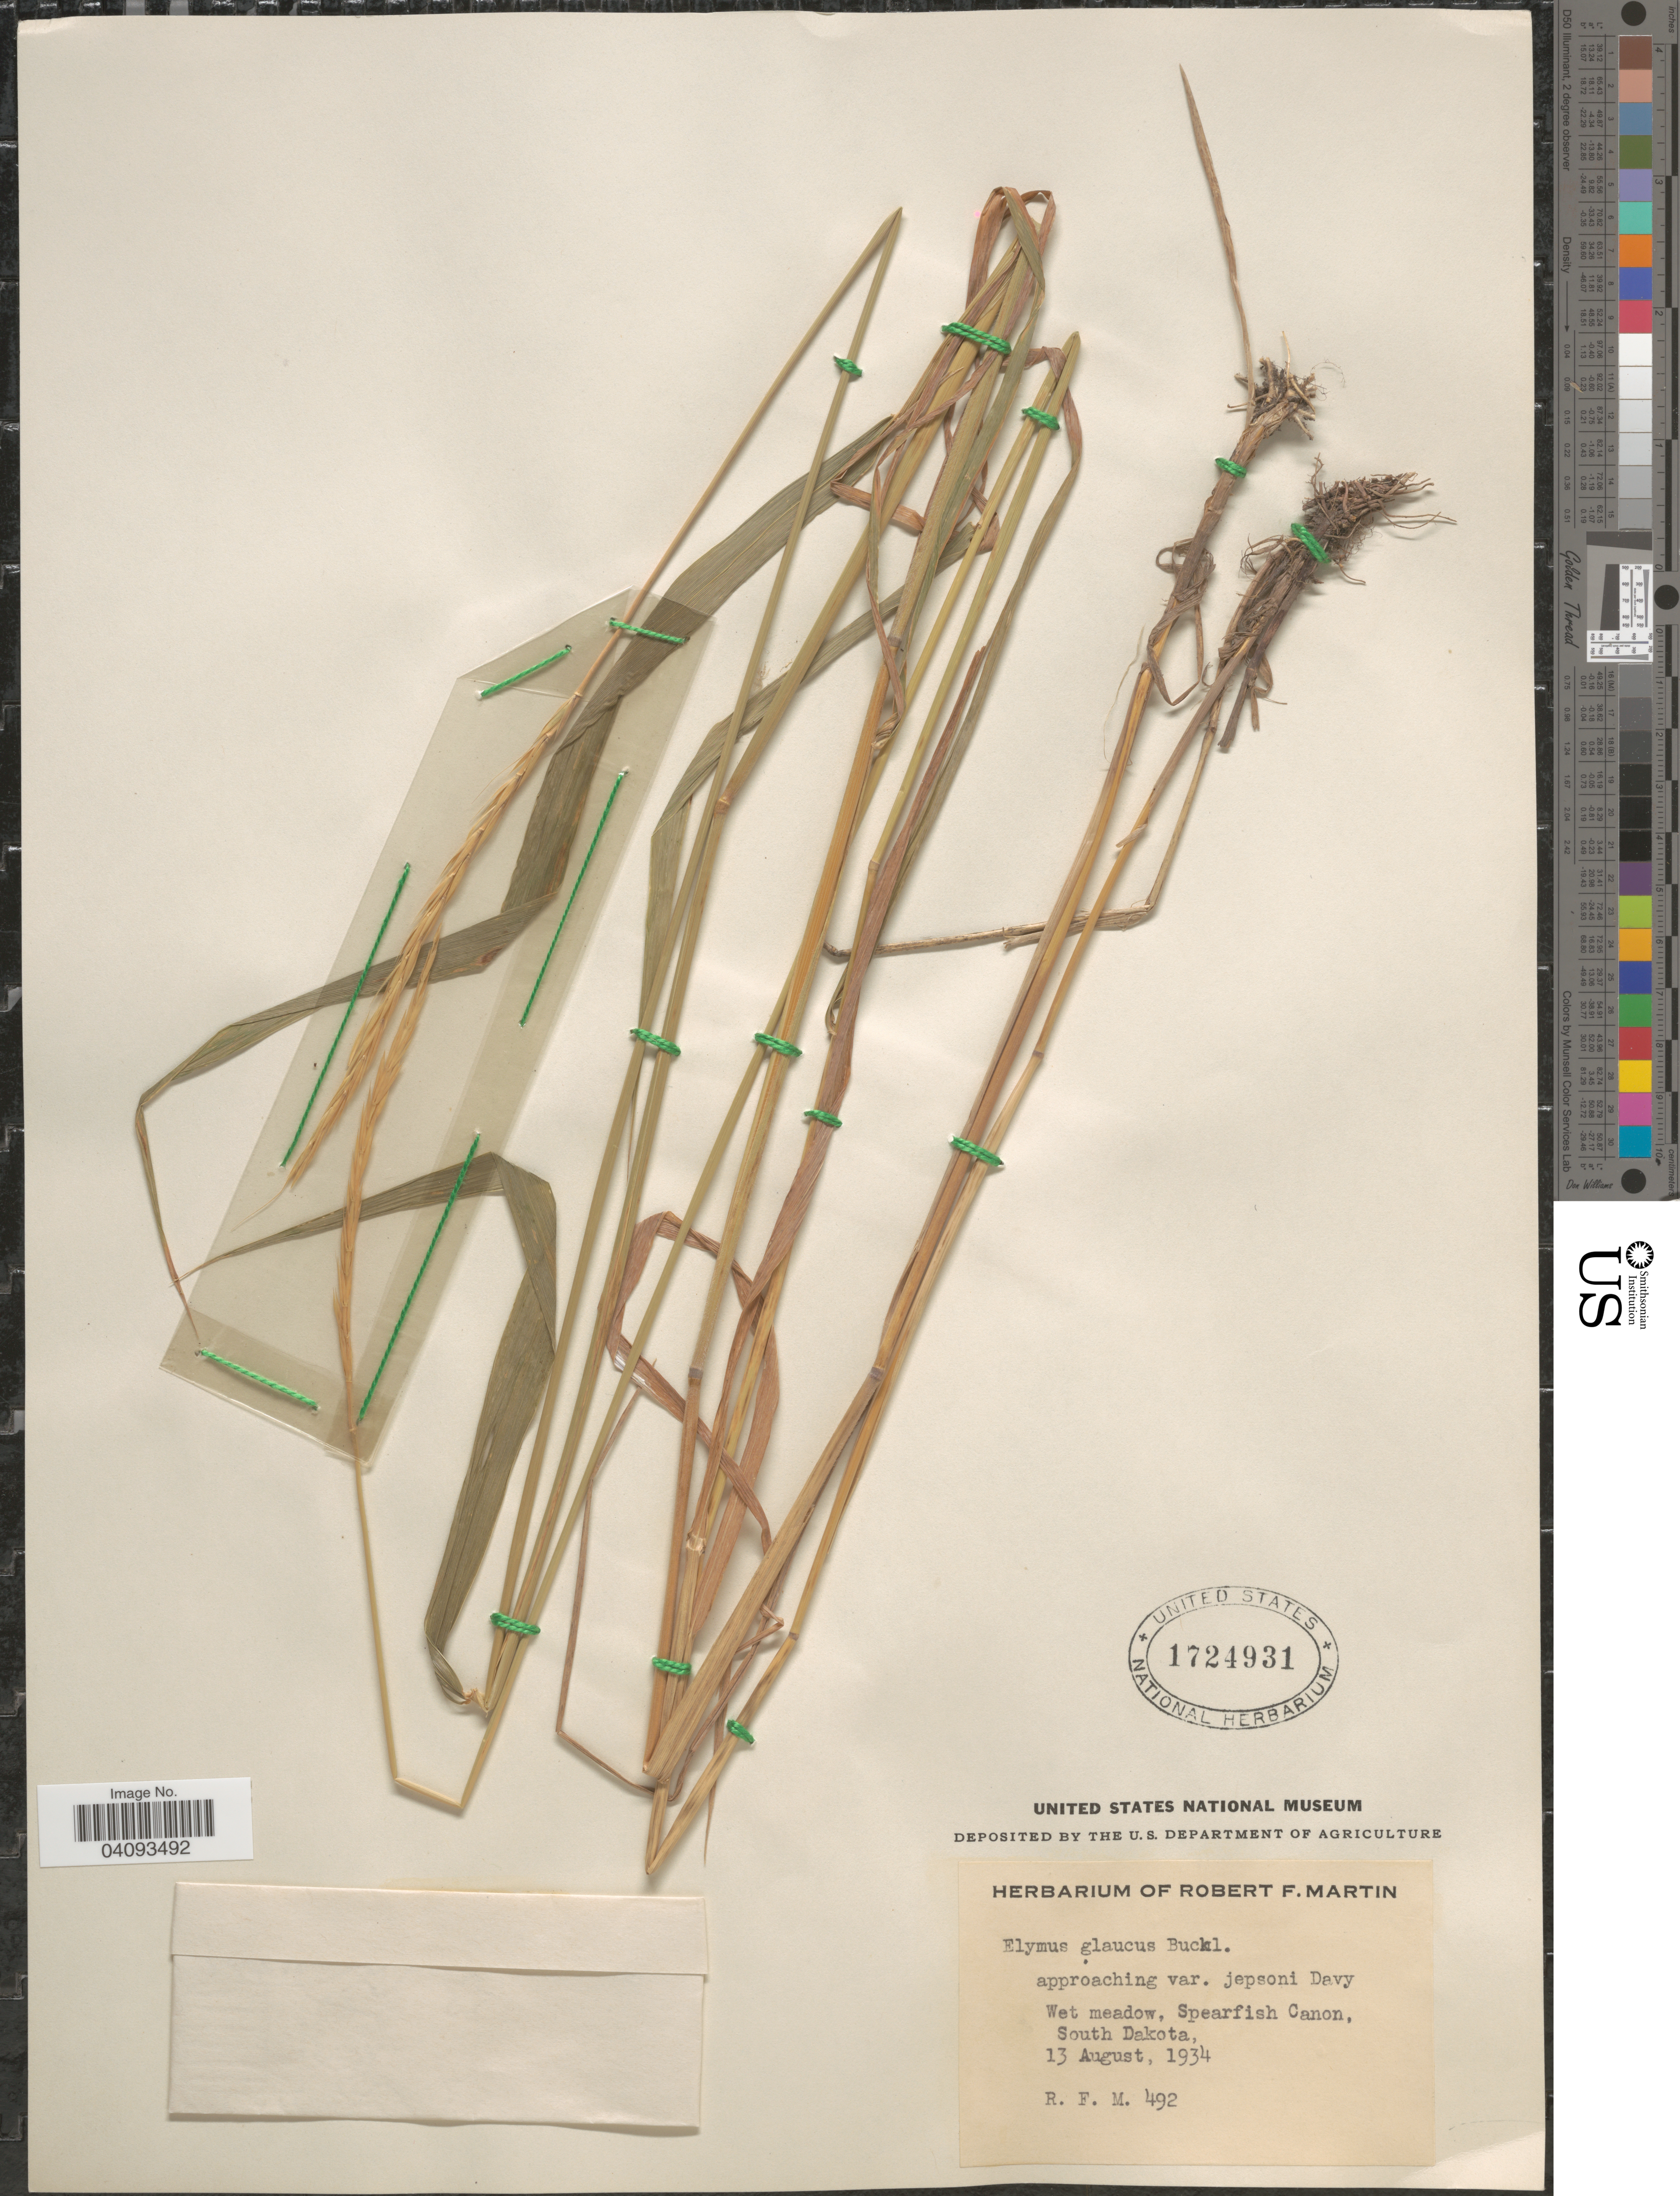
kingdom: Plantae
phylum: Tracheophyta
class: Liliopsida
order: Poales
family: Poaceae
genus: Elymus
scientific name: Elymus glaucus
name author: Buckley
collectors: R. F. Martin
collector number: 492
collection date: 1934-08-13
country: United States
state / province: South Dakota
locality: Wet meadow, Spearfish Canon.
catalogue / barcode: US 1724931